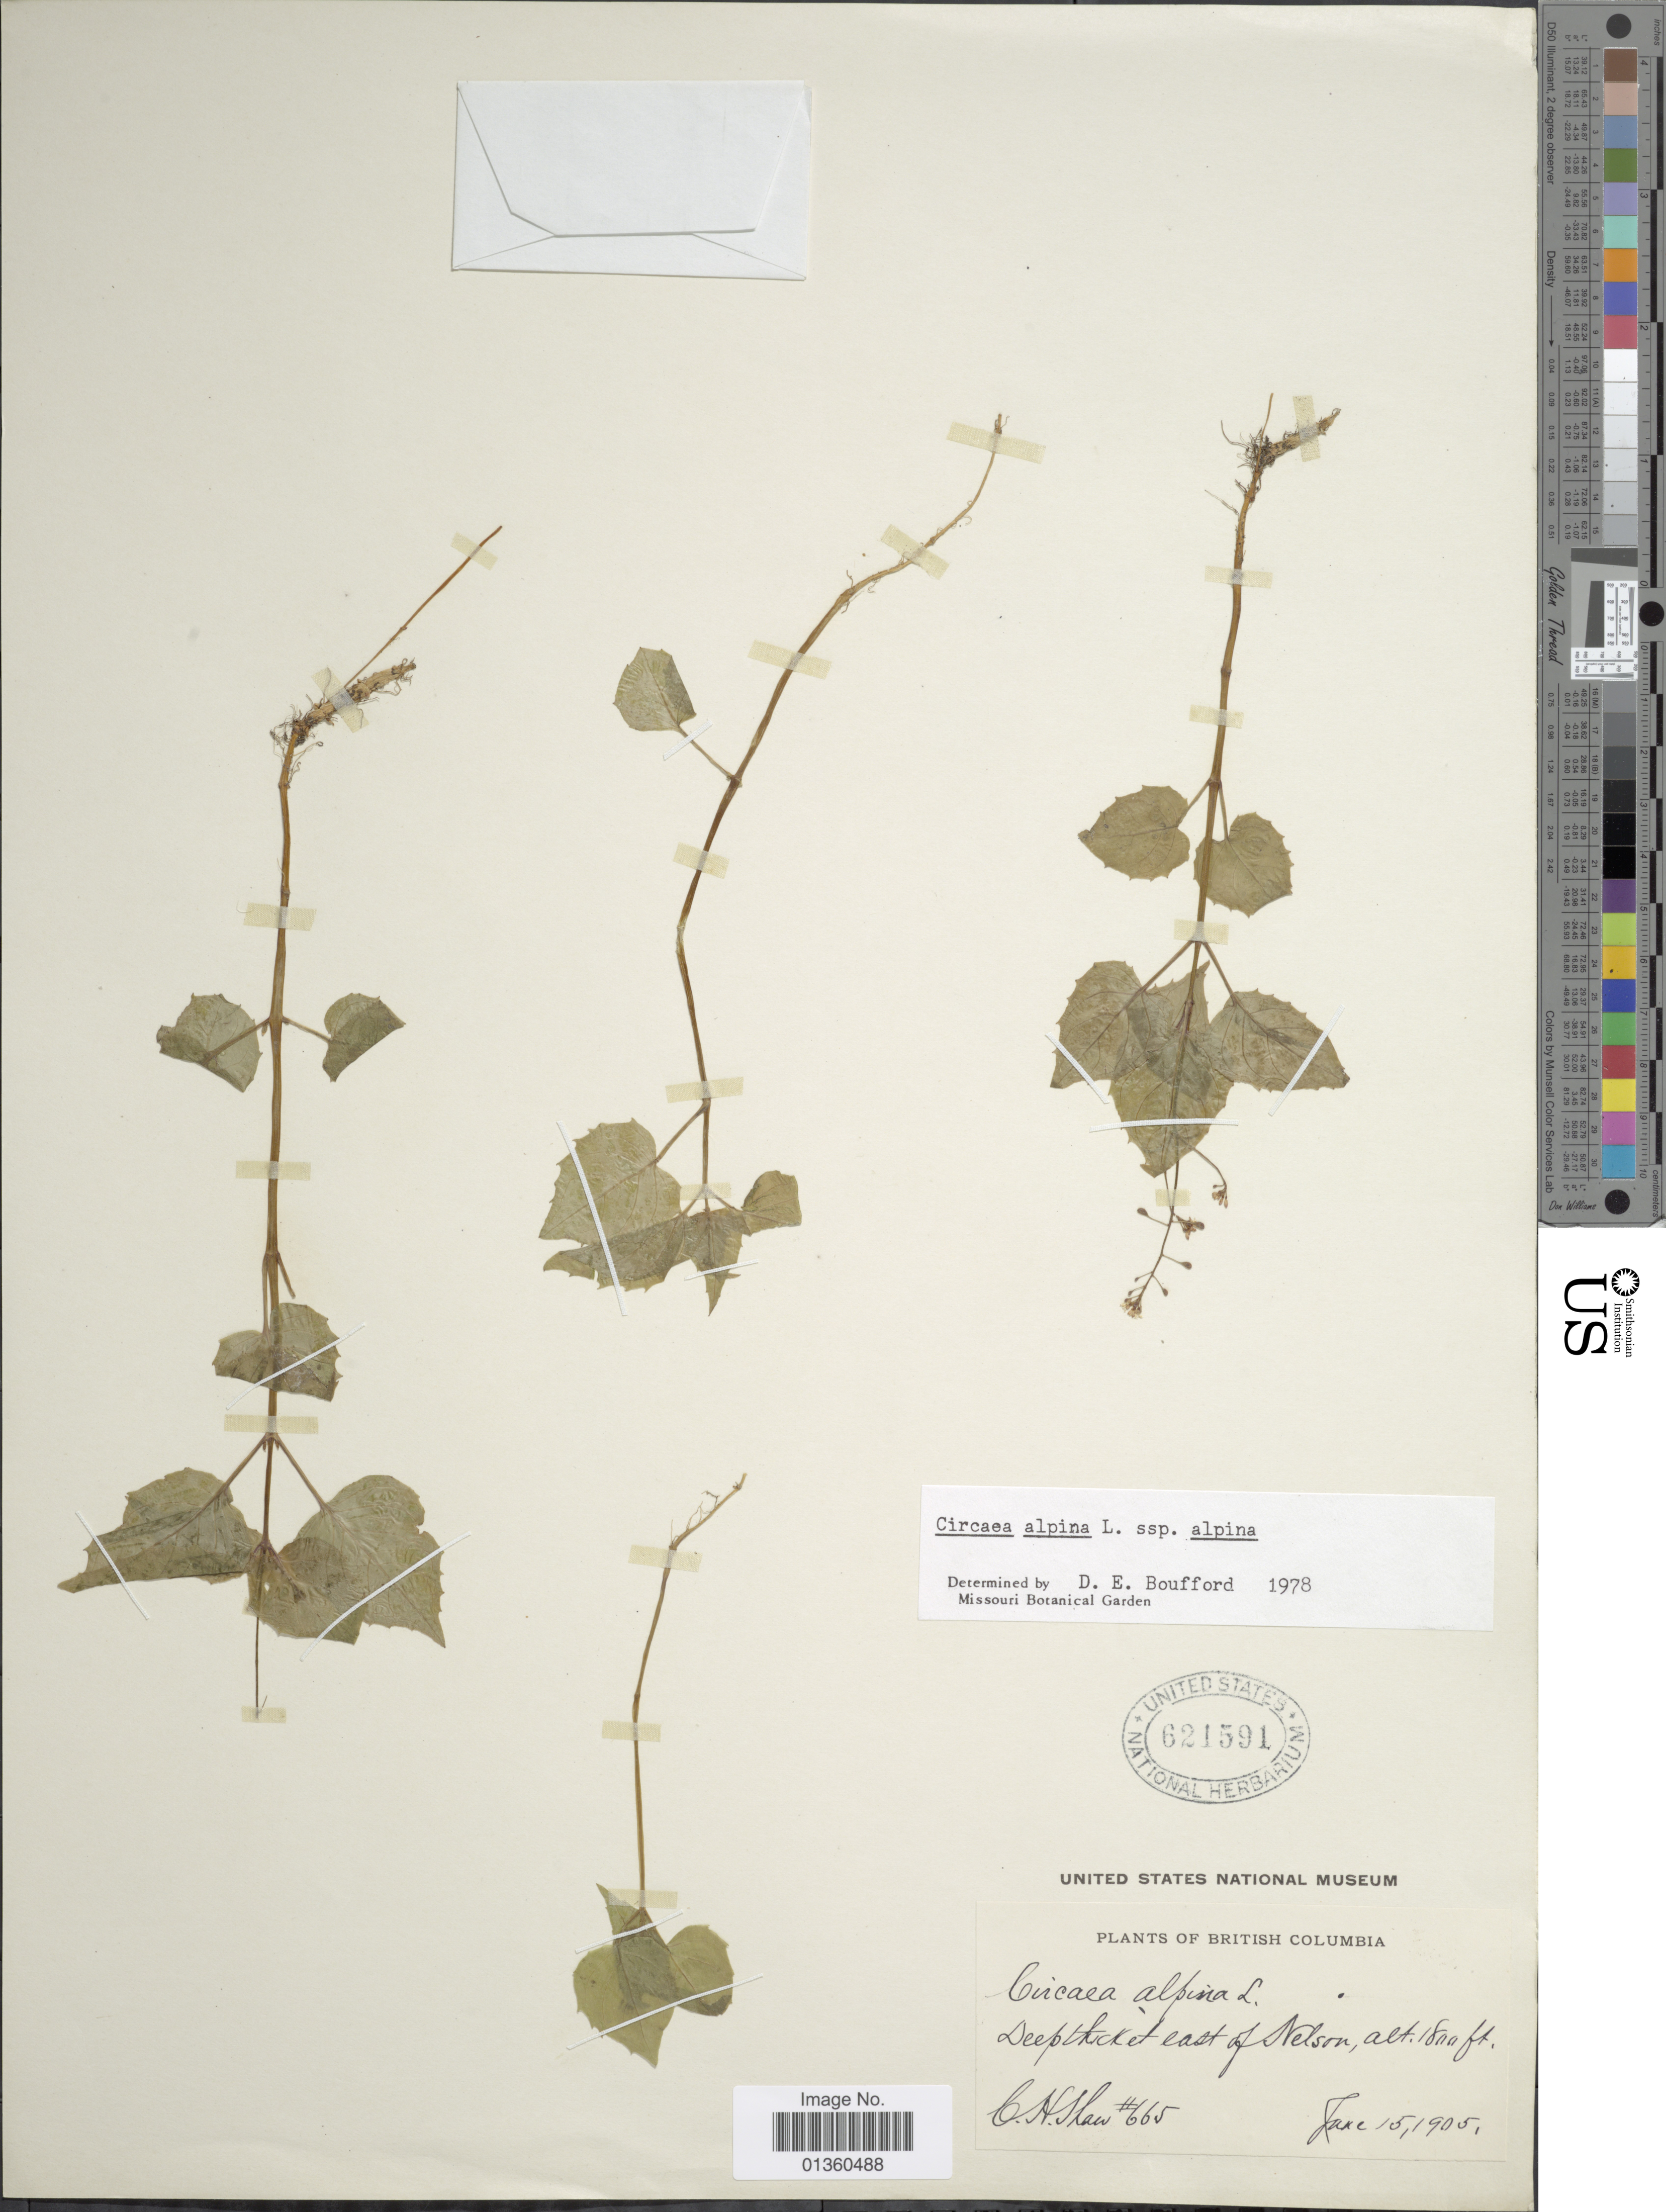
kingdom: Plantae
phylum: Tracheophyta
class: Magnoliopsida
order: Myrtales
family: Onagraceae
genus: Circaea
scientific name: Circaea alpina subsp. alpina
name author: L.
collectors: C. H. Shaw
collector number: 665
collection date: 1905-06-15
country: Canada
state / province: British Columbia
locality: Deep thicket east of Nelson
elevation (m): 549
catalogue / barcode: US 621591